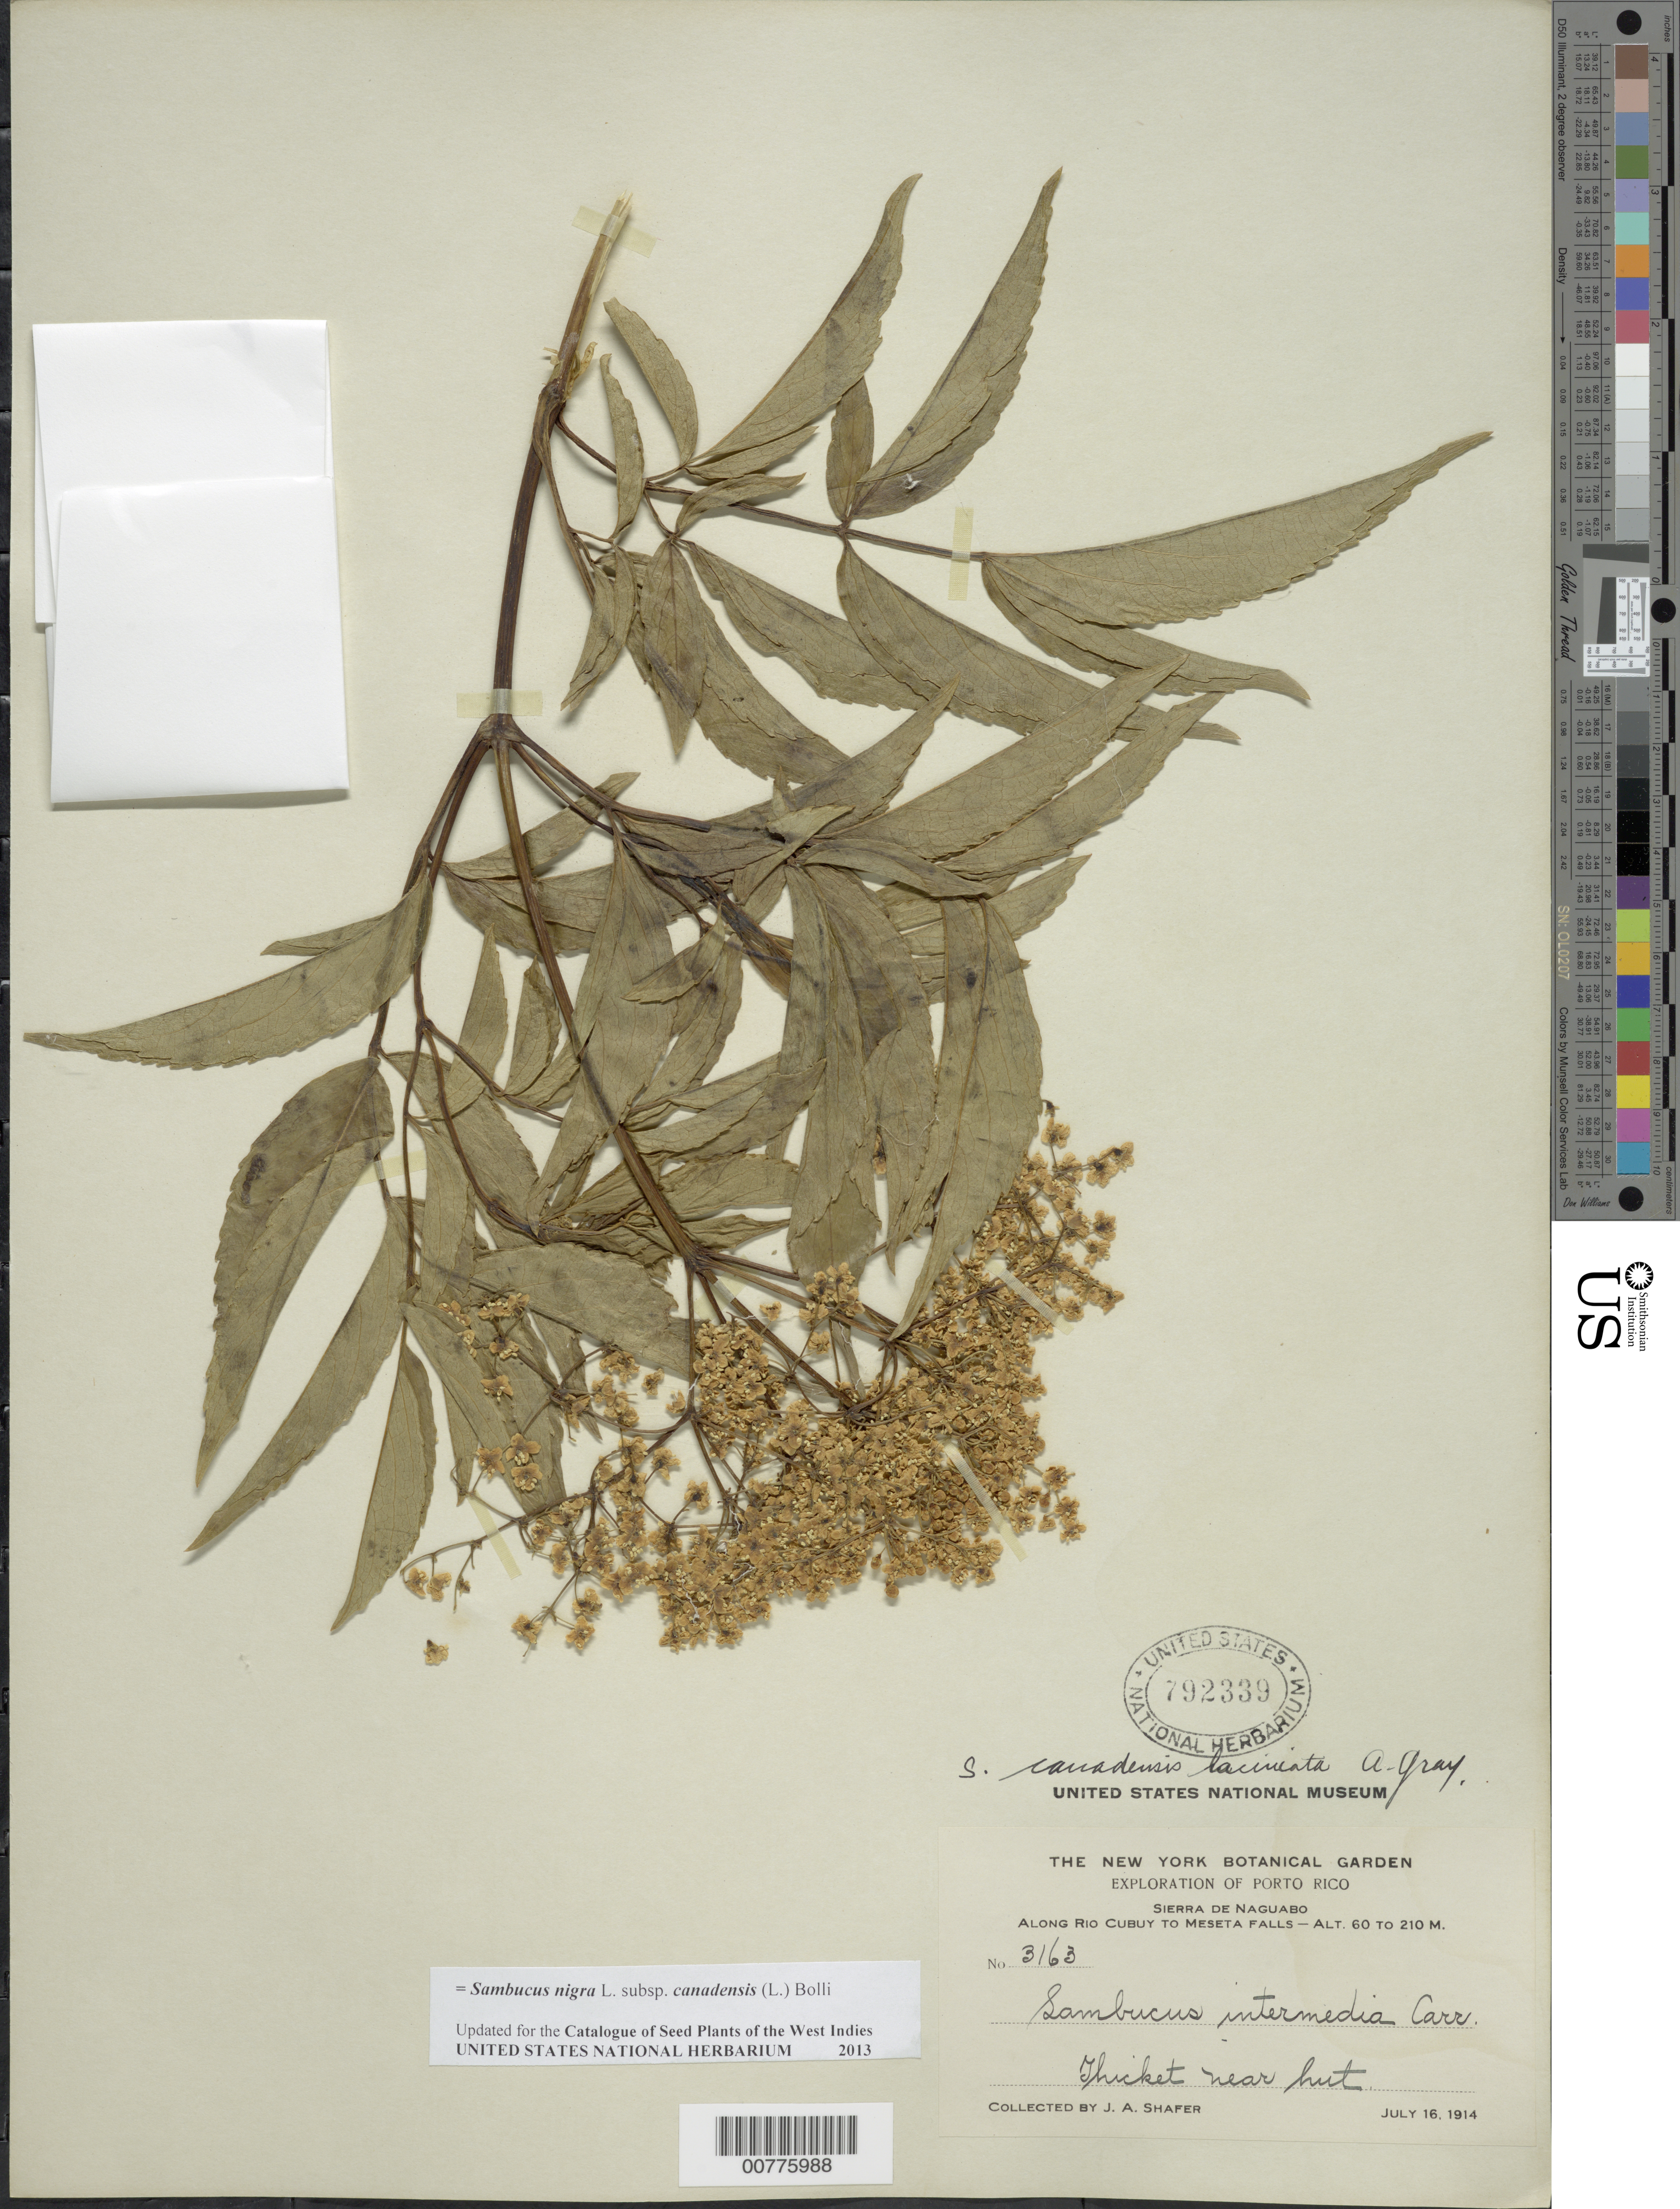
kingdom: Plantae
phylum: Tracheophyta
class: Magnoliopsida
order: Dipsacales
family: Viburnaceae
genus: Sambucus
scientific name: Sambucus nigra subsp. canadensis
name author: (L.) Bolli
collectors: J. A. Shafer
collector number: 3163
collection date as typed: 16 Jul 1914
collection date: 1914-07-16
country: Puerto Rico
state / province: Naguabo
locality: Sierra de Naguabo. Along Río Cubuy to Meseta Falls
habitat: Thicket near hut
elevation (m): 60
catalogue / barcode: US 792339